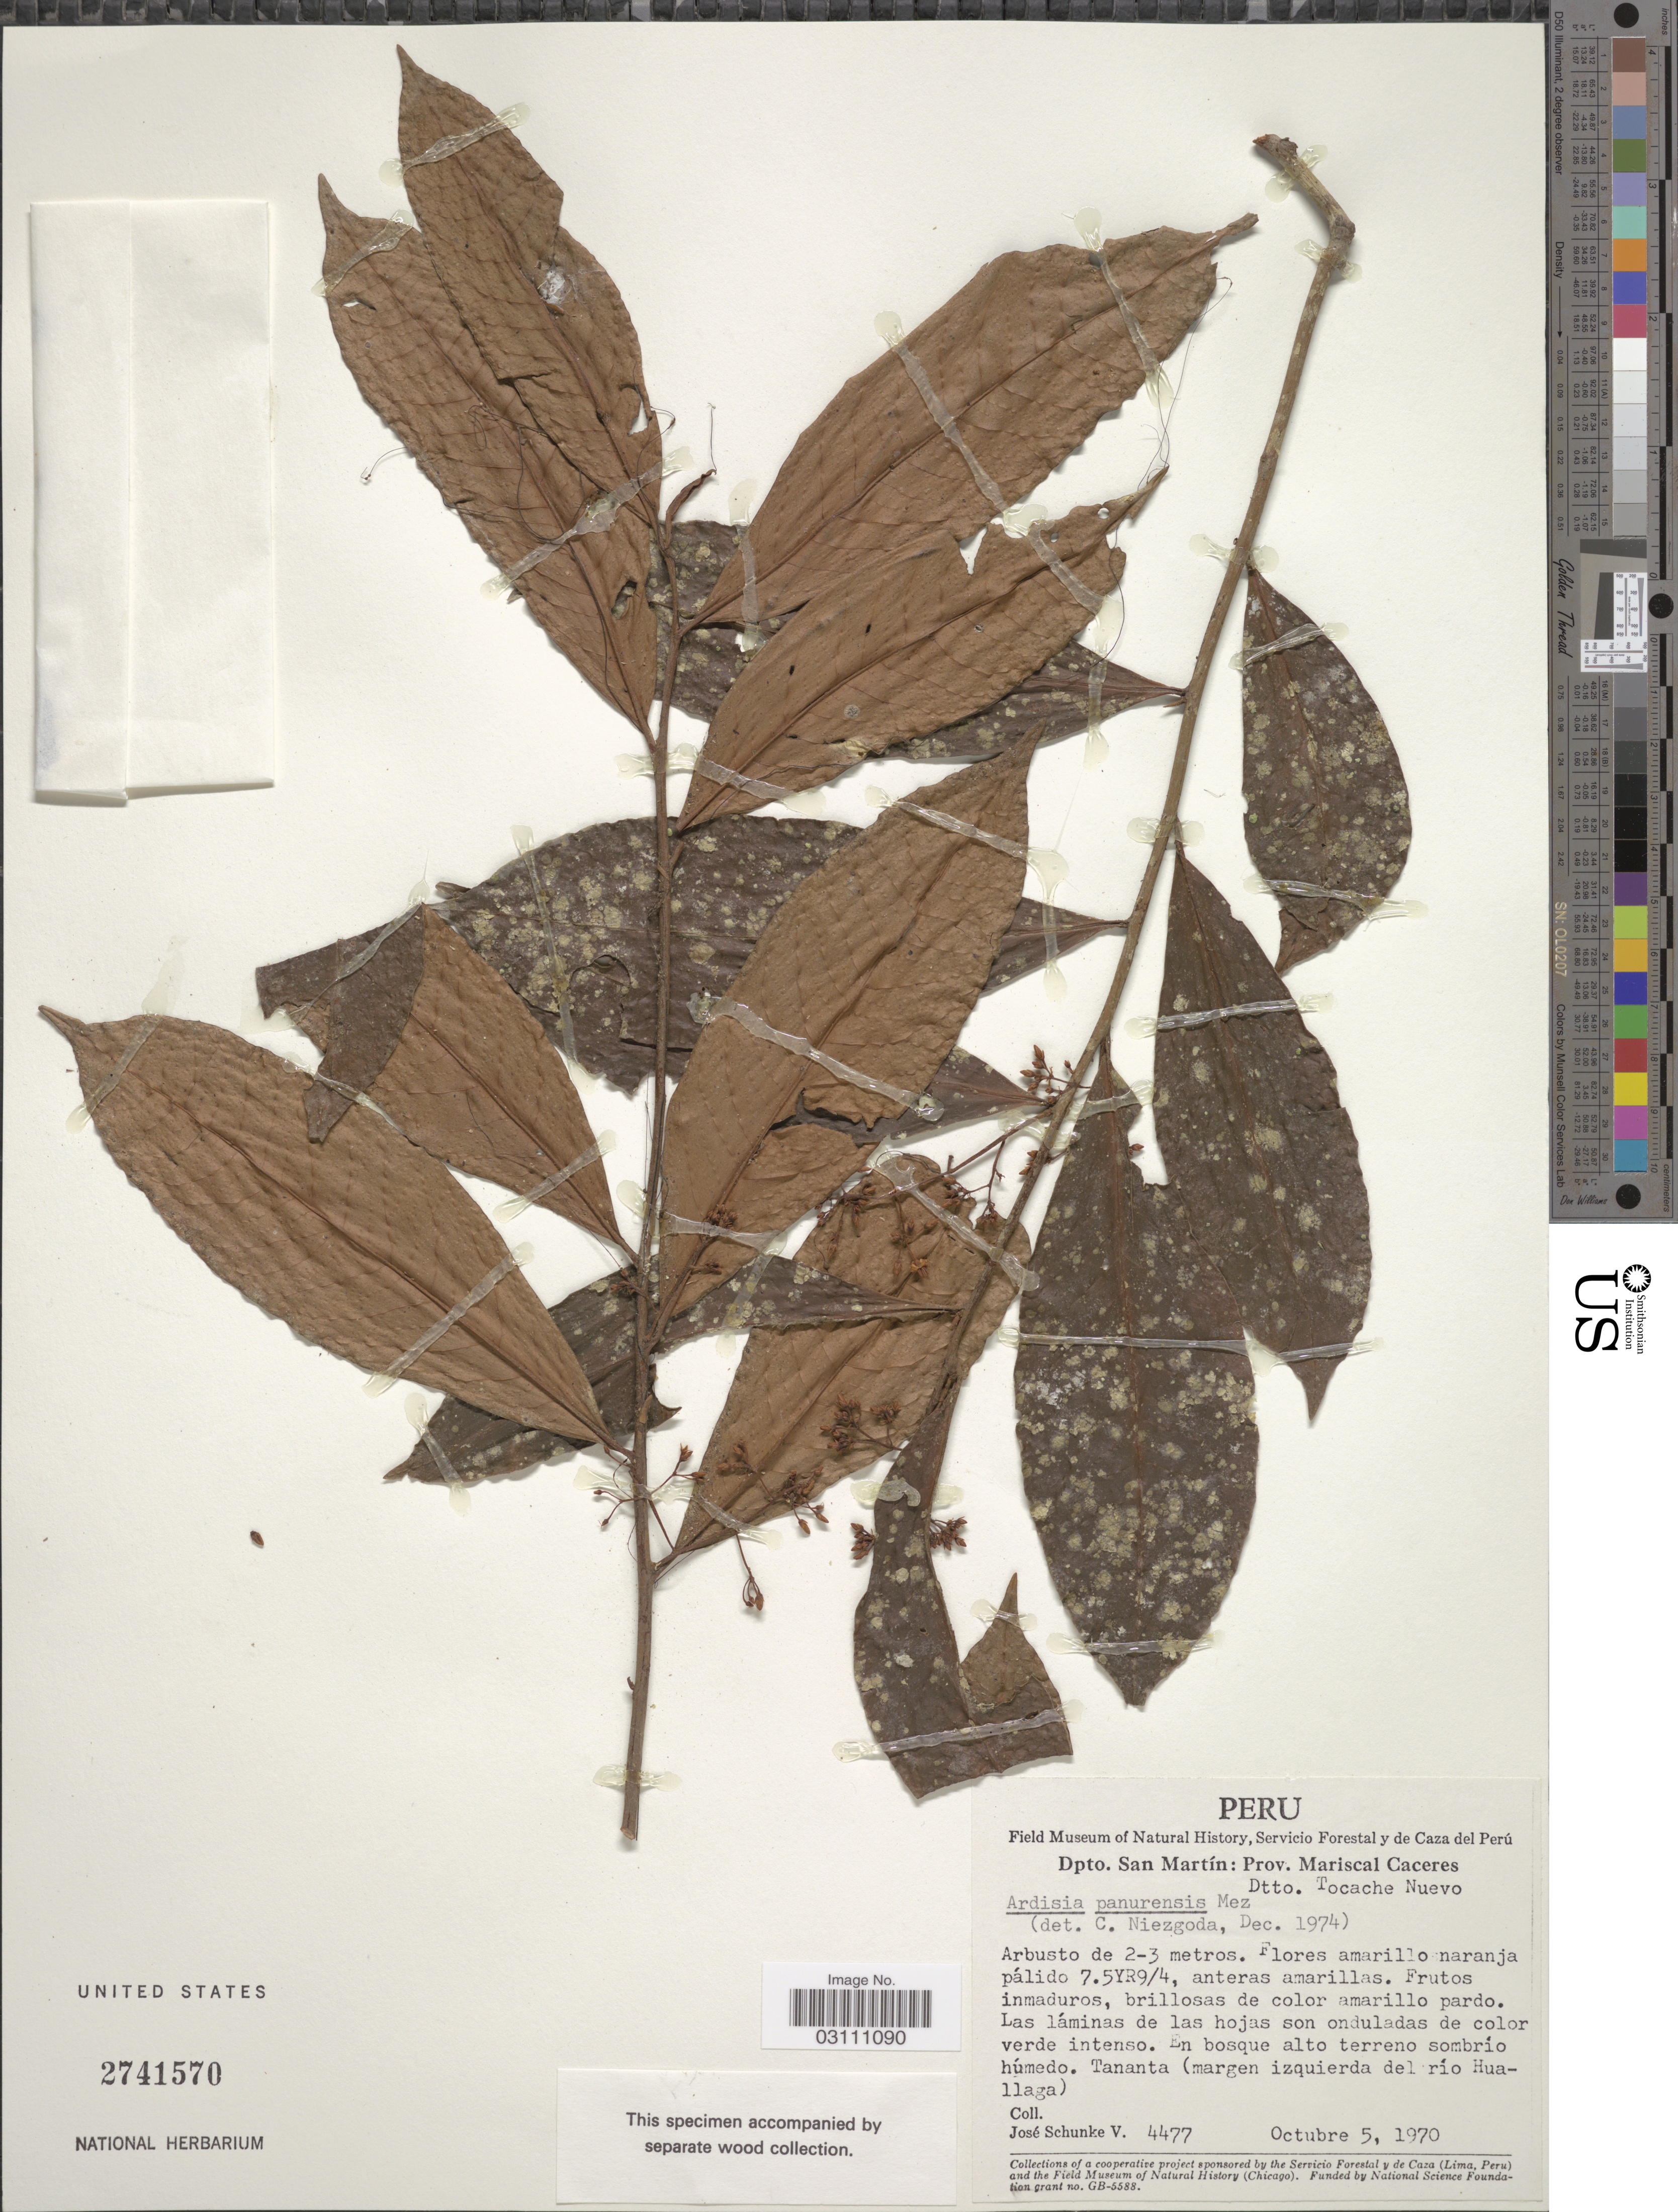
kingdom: Plantae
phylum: Tracheophyta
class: Magnoliopsida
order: Ericales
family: Primulaceae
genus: Ardisia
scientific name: Ardisia panurensis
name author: Mez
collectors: J. Schunke Vigo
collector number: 4477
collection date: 1970-10-05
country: Peru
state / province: San Martín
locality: Dpto. San Martín: Prov. Mariscal Caceres. Dtto. Tocache Nuevo. Tananta (margen izquierda del río Huallaga).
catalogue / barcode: US 2741570